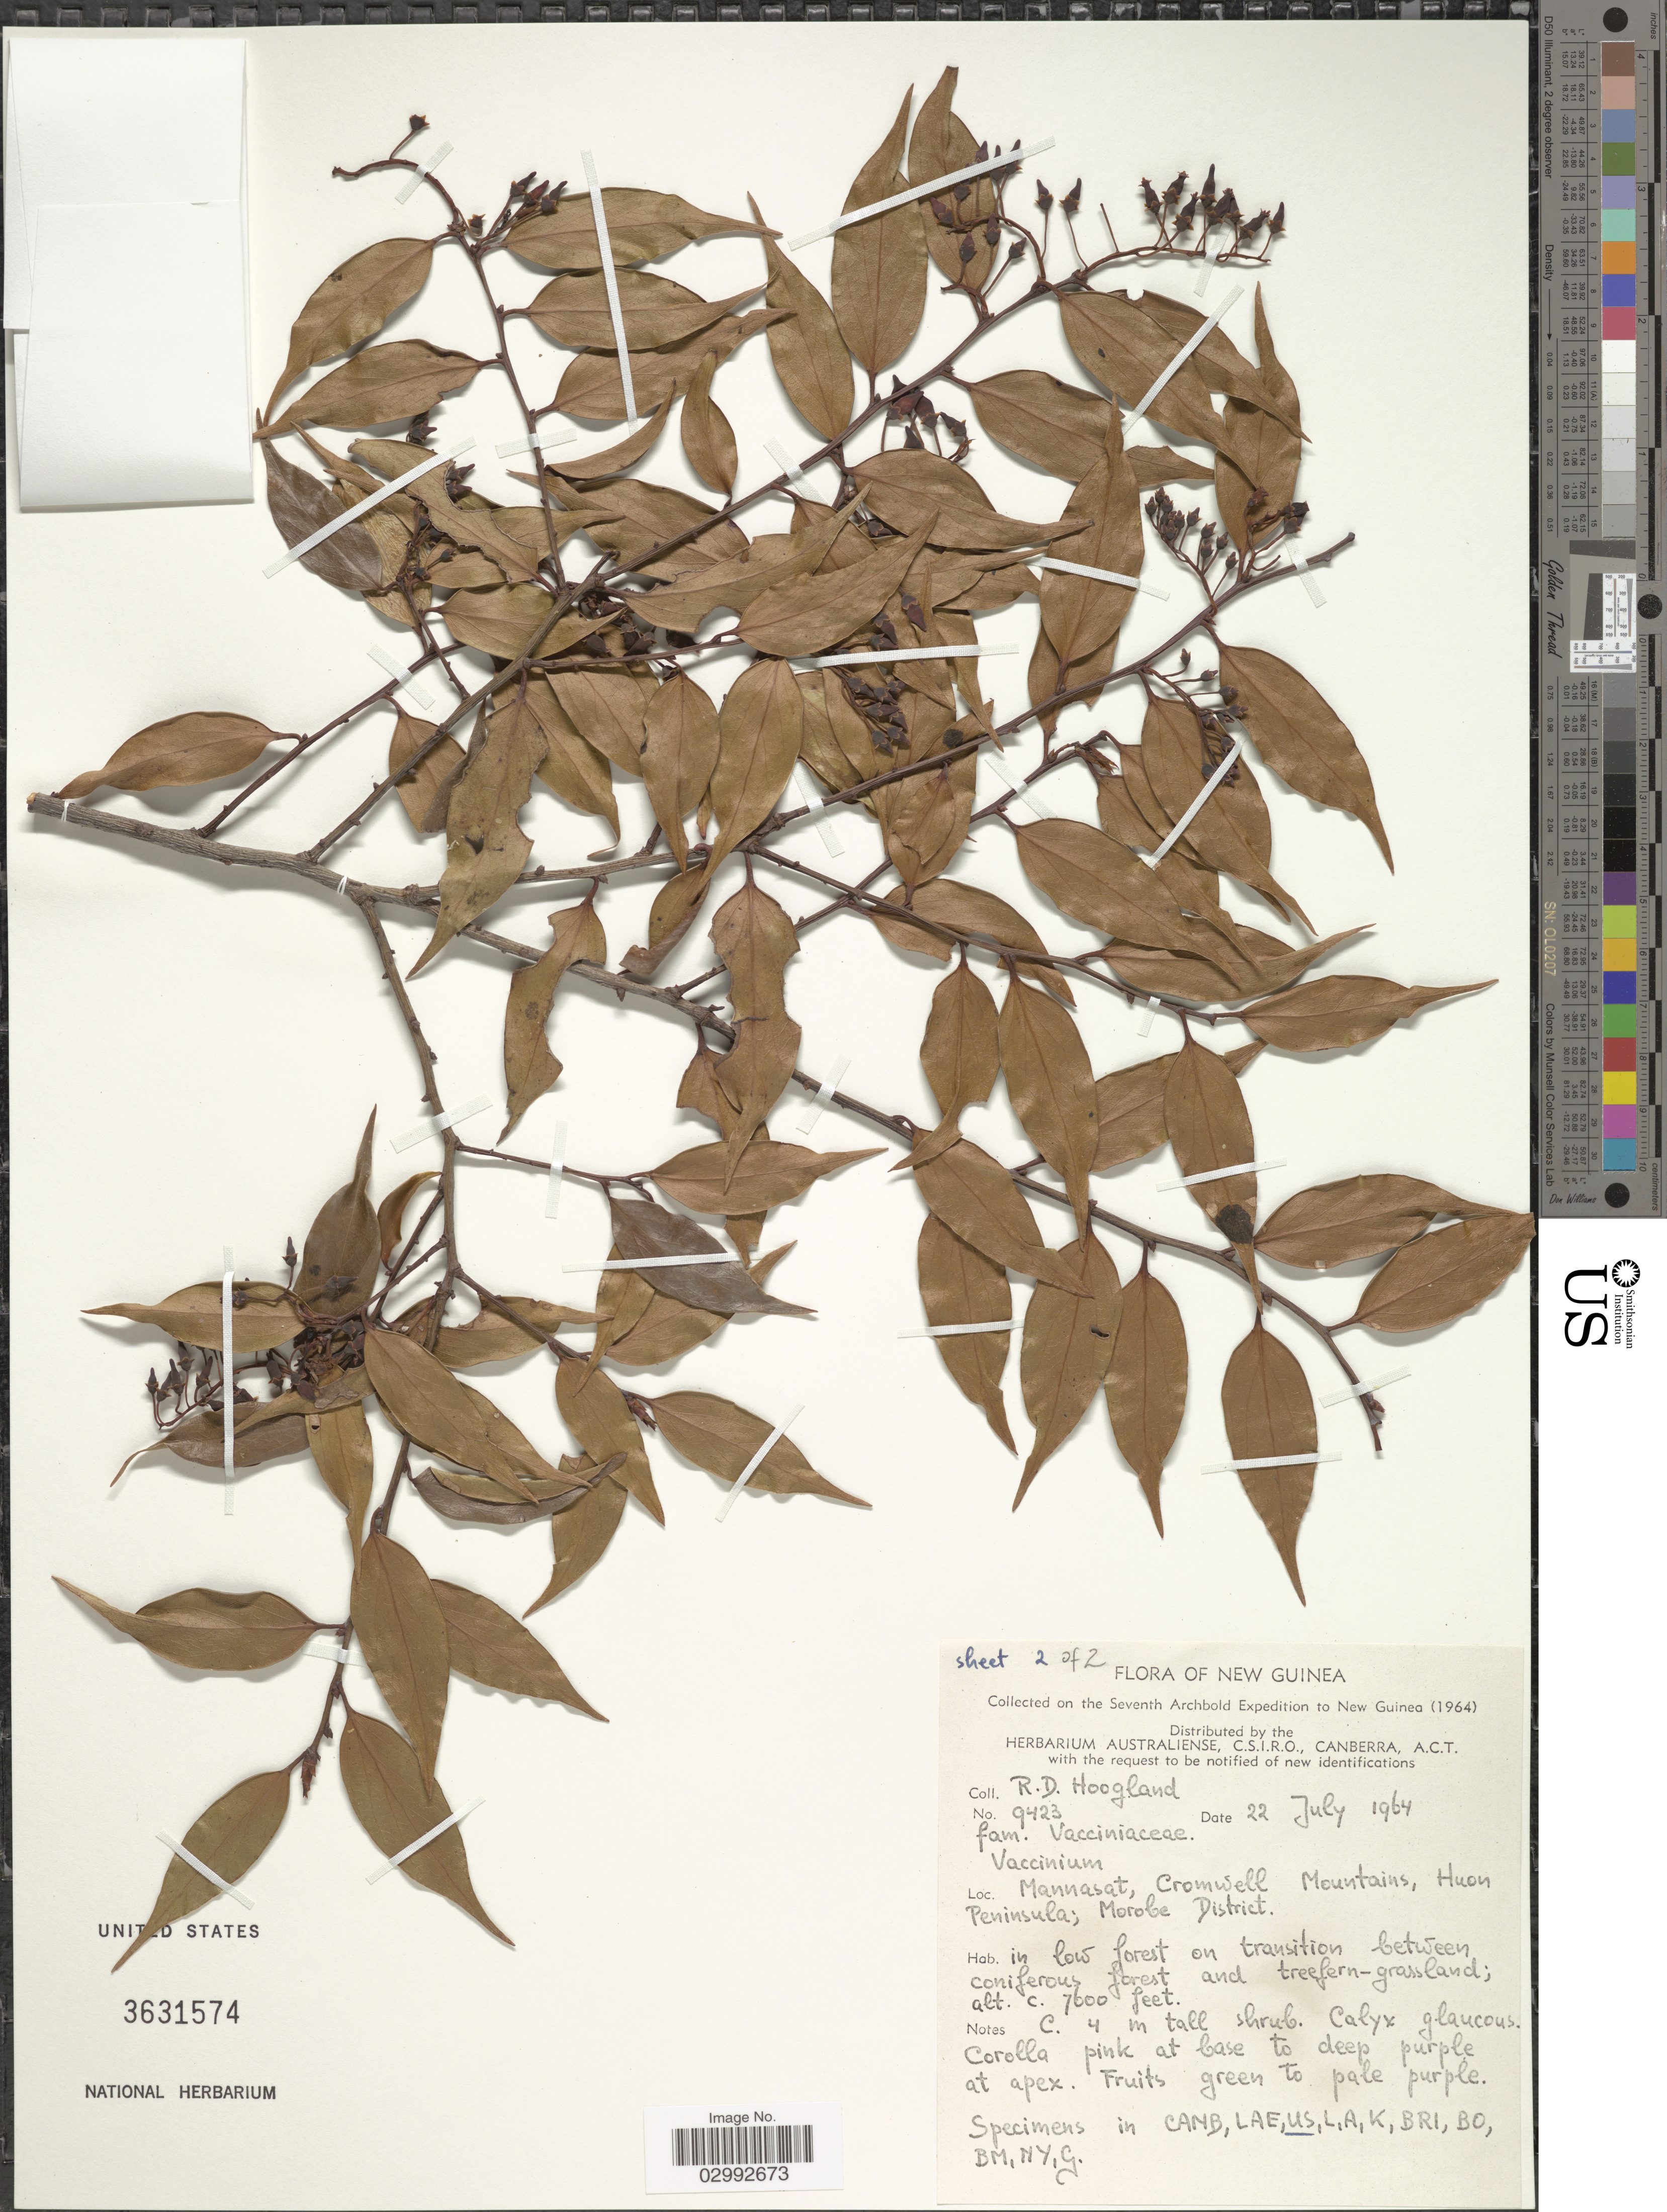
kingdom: Plantae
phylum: Tracheophyta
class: Magnoliopsida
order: Ericales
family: Ericaceae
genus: Vaccinium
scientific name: Vaccinium sp.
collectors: R. D. Hoogland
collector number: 9423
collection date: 1964-07-22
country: Papua New Guinea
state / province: Morobe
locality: New Guinea, Mannasat, Cromwell Mountains, Huon Peninsula; Morobe District.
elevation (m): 2316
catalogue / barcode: US 3631574